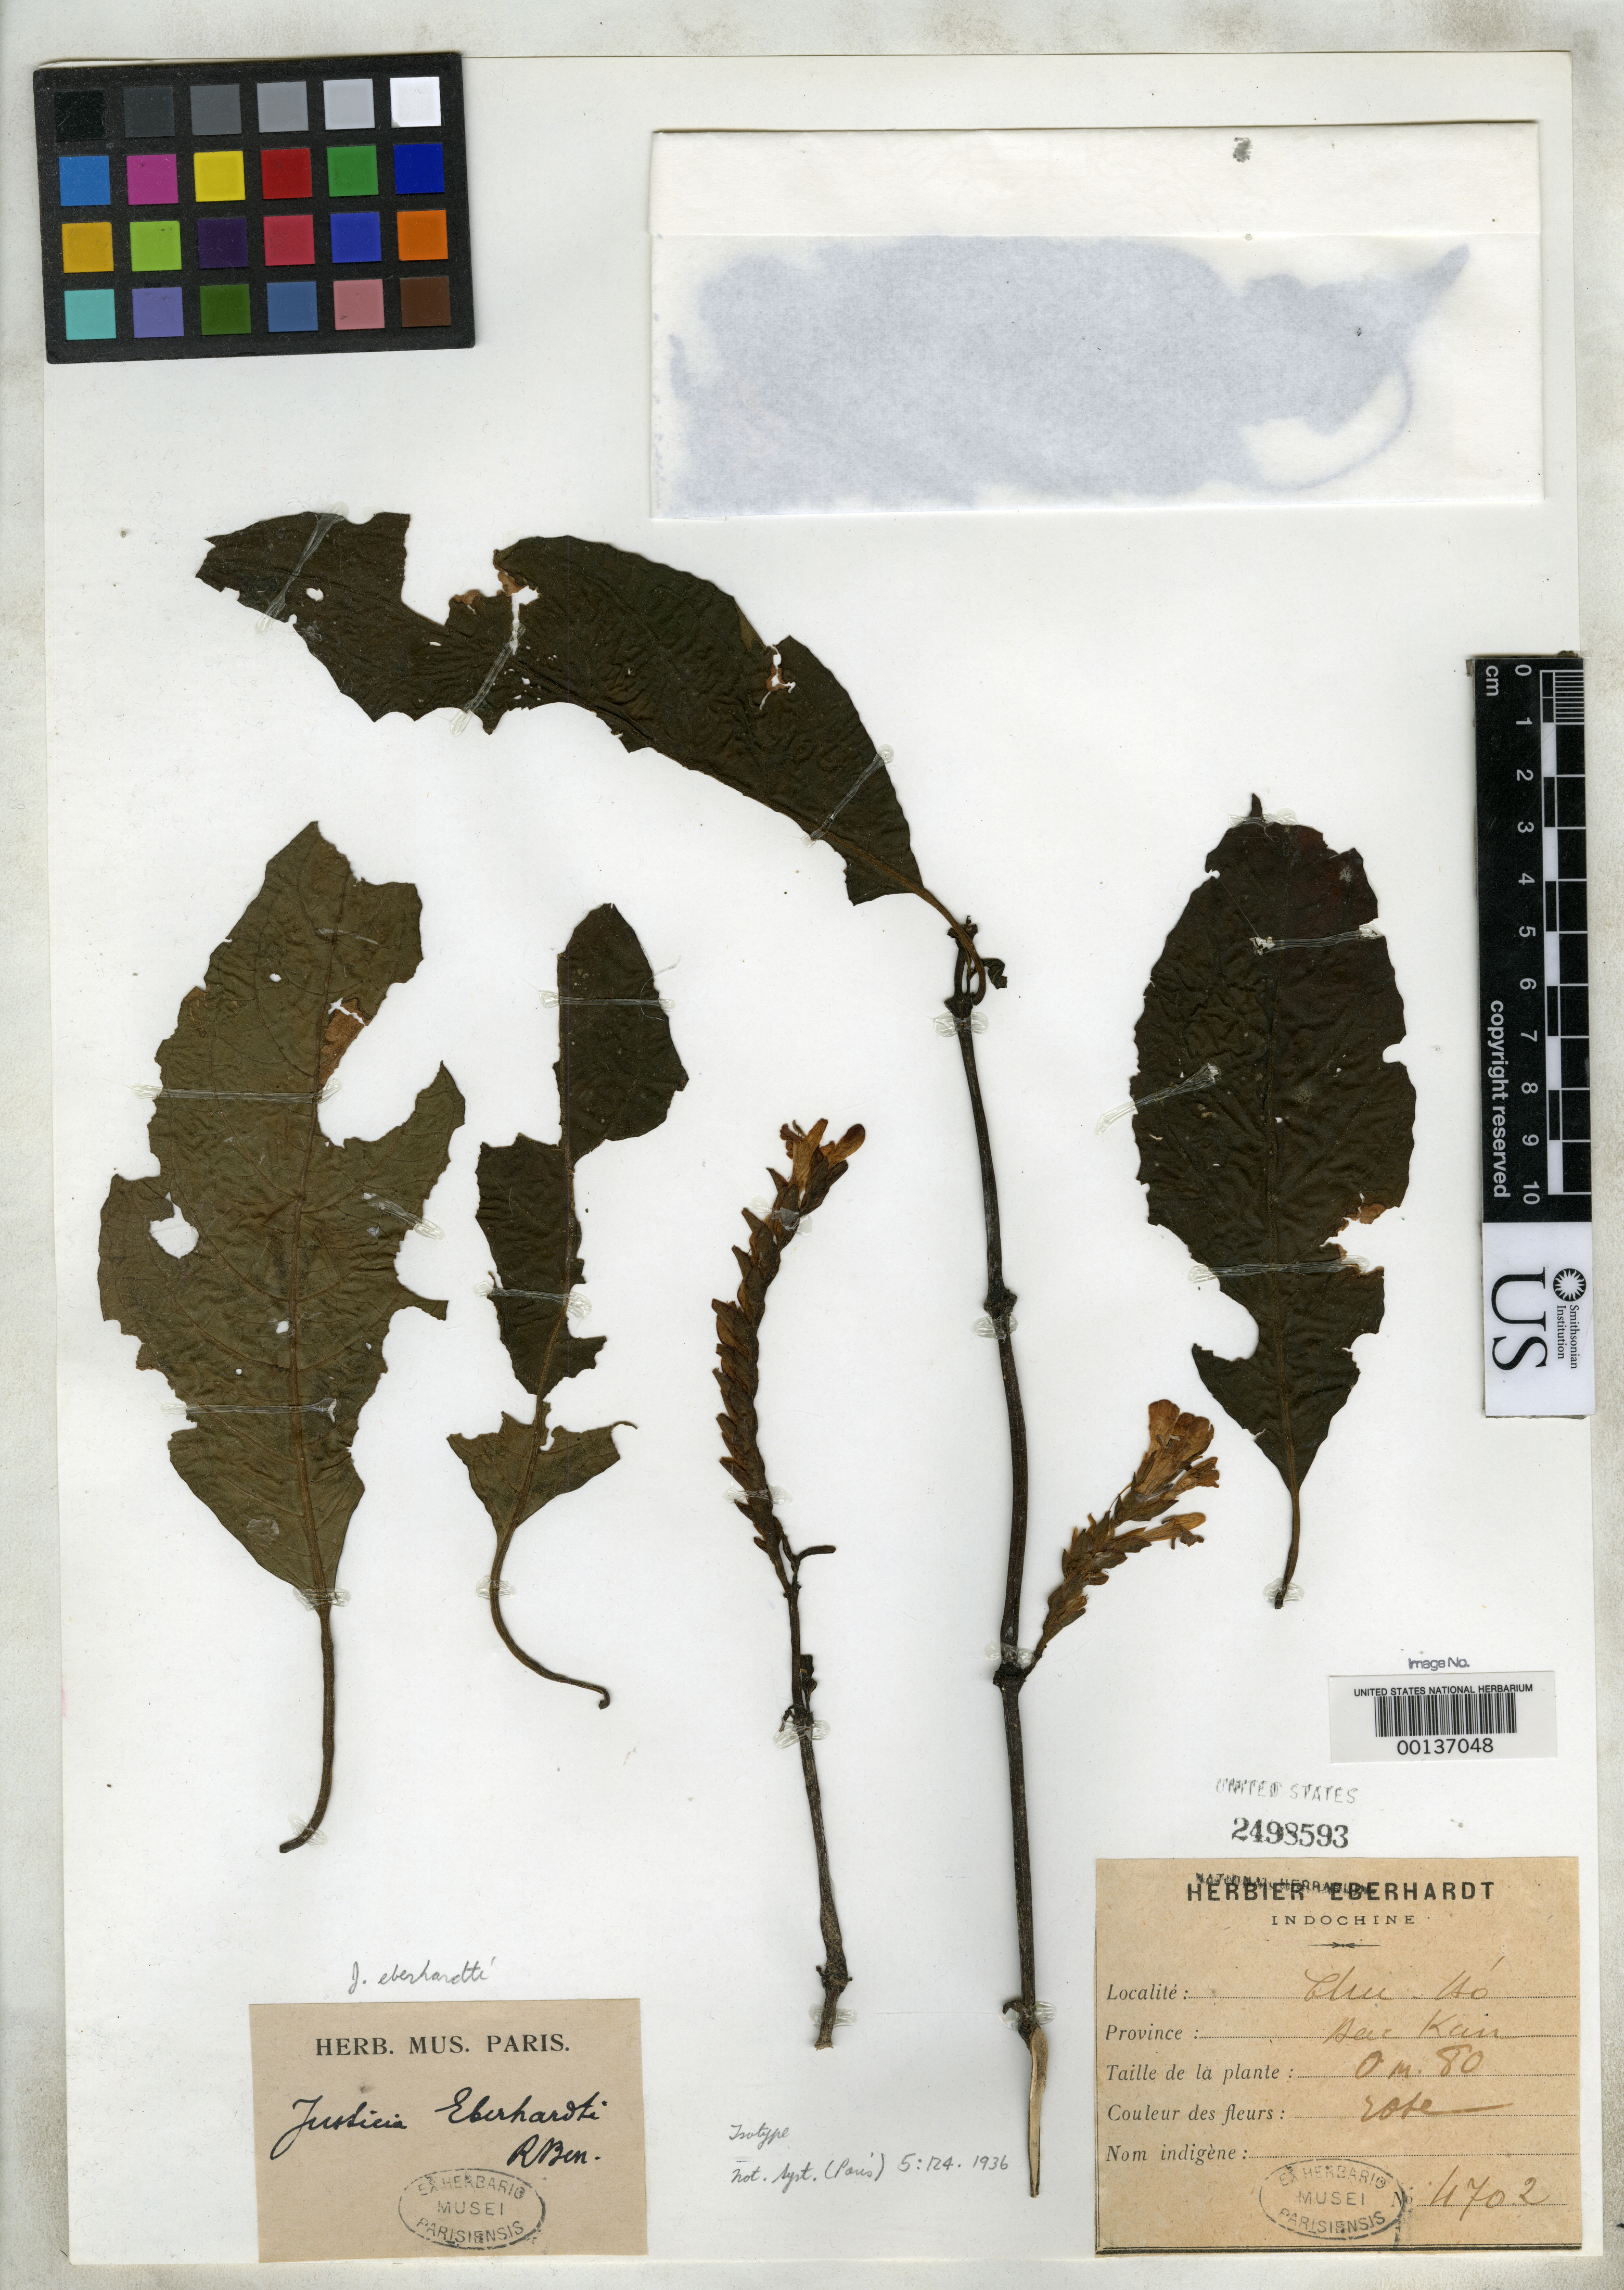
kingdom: Plantae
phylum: Tracheophyta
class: Magnoliopsida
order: Lamiales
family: Acanthaceae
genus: Justicia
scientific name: Justicia eberhardii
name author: Benoist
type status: Isotype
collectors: P. Eberhardt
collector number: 4702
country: Vietnam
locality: Bac Kan, Chobo.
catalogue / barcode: US 2498593